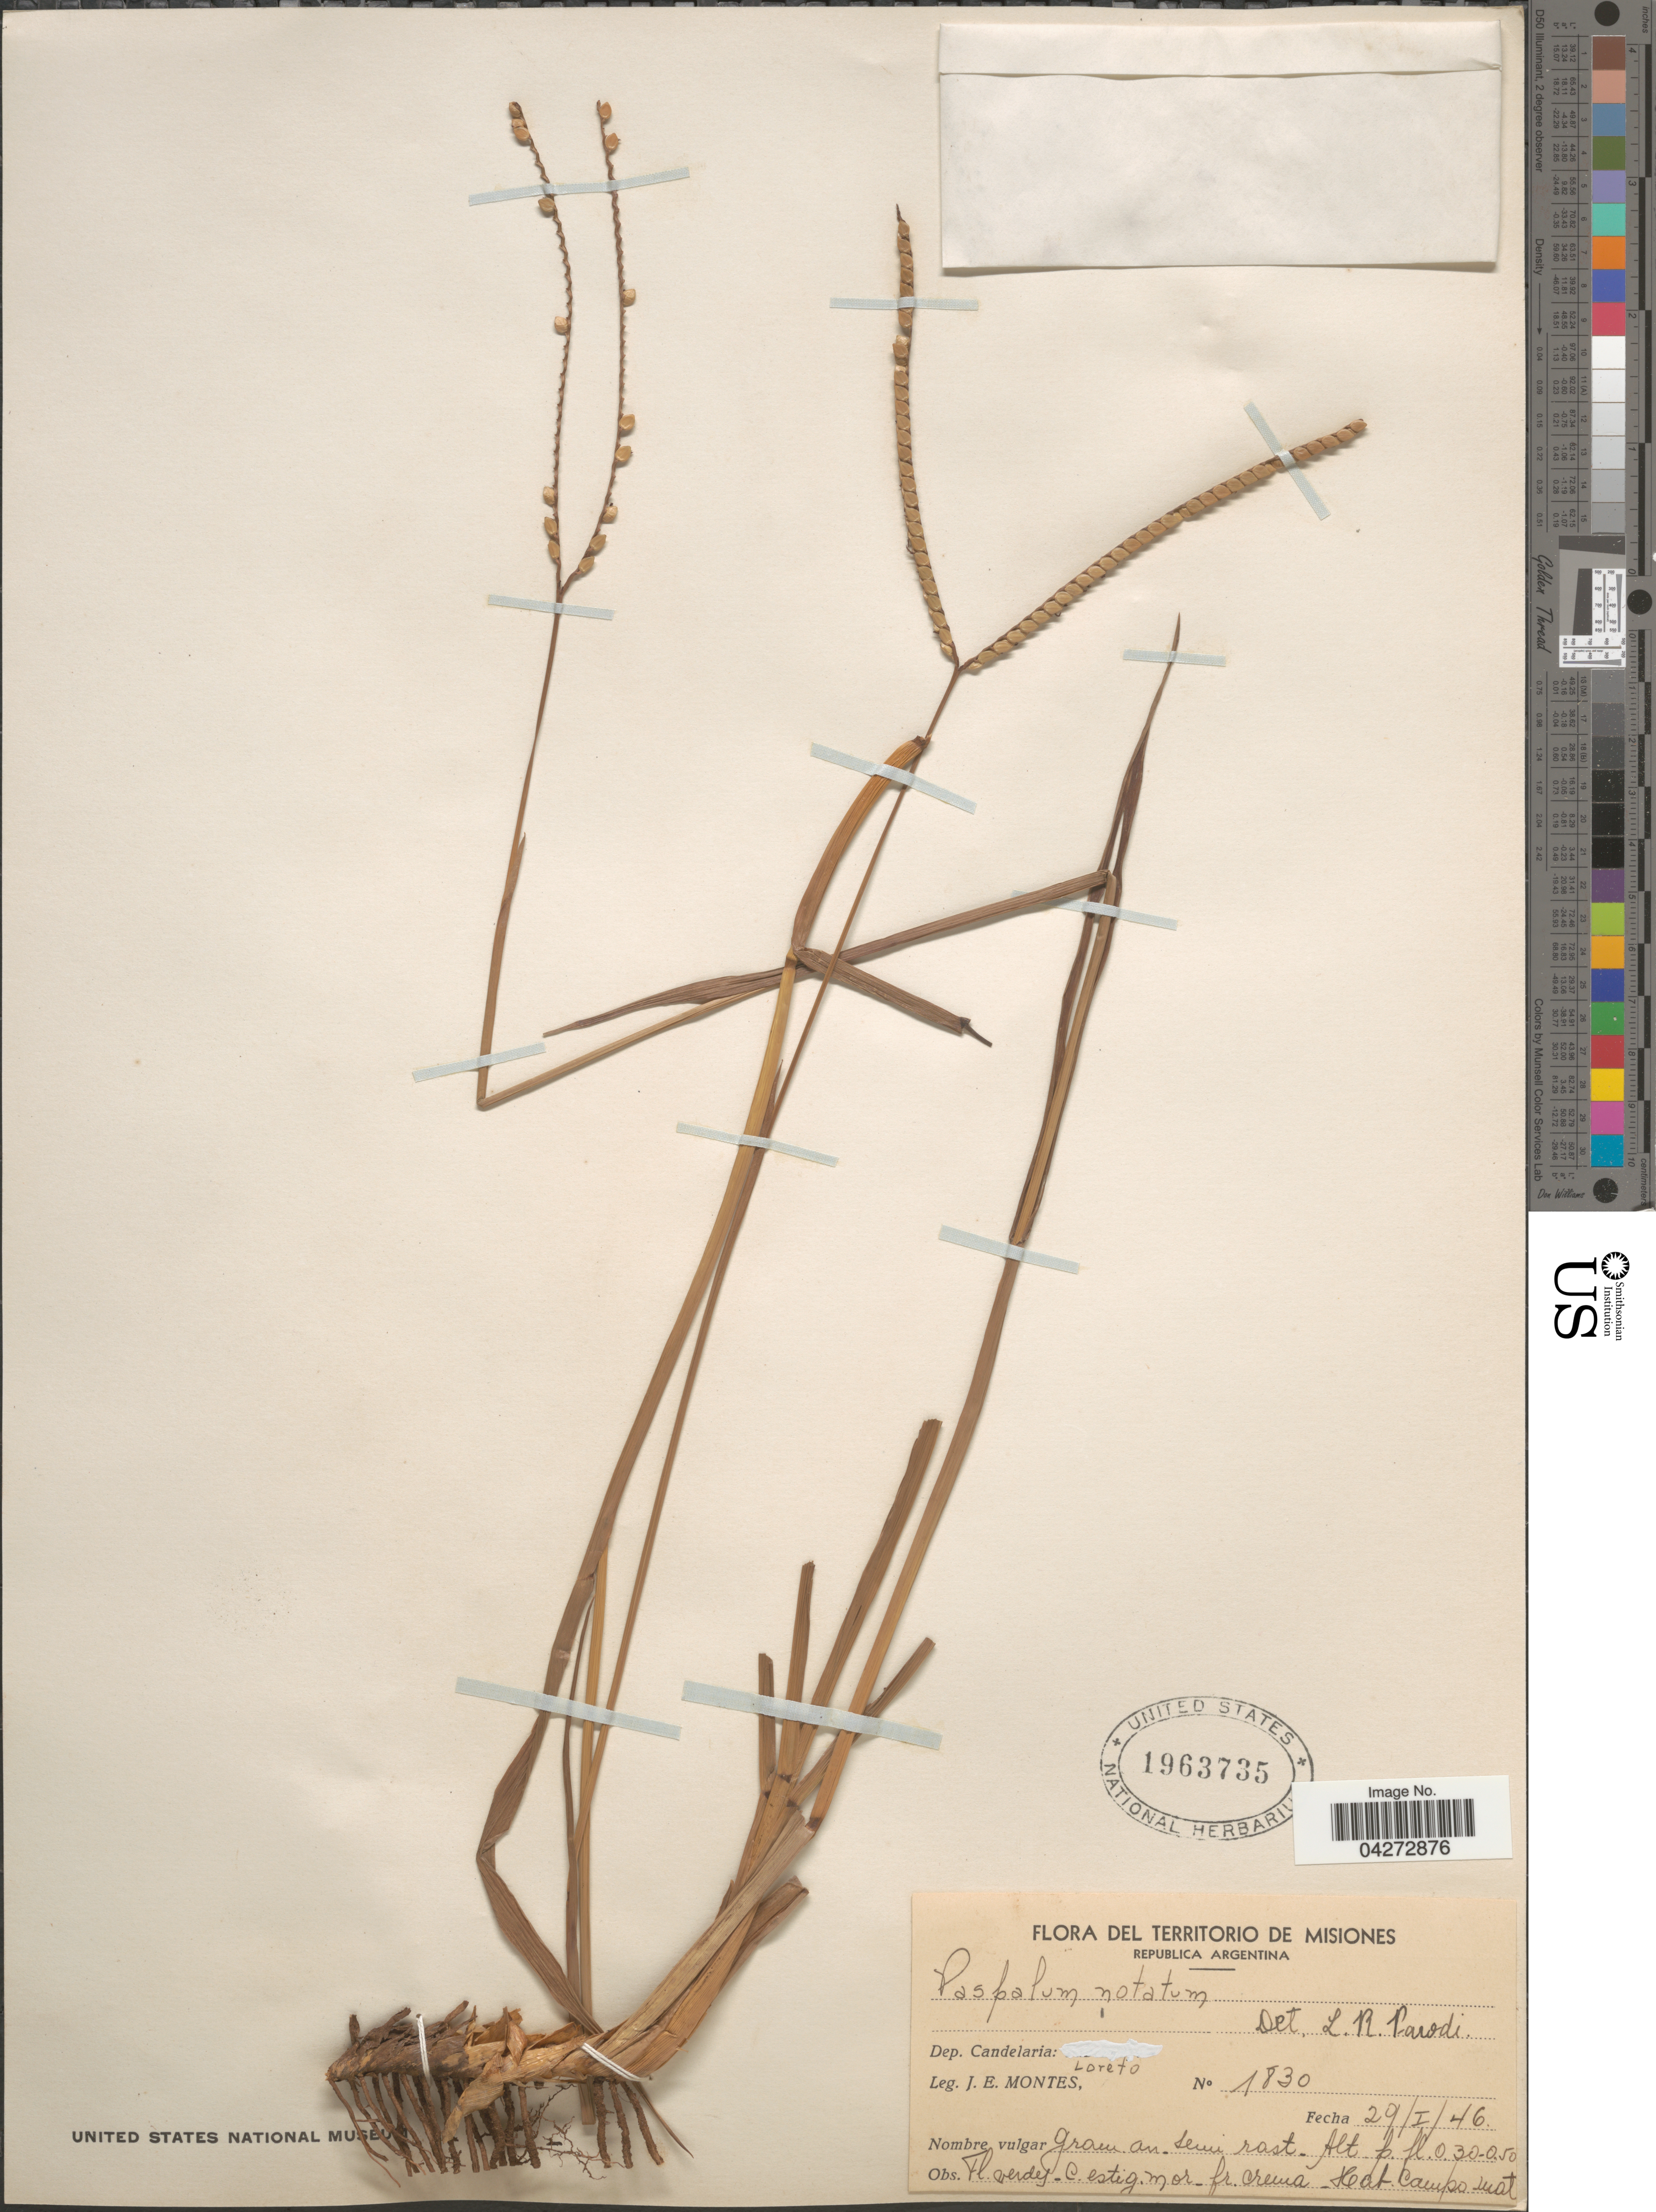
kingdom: Plantae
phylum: Tracheophyta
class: Liliopsida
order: Poales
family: Poaceae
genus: Paspalum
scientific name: Paspalum notatum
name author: Flüggé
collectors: J. E. Montes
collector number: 1830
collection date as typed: Transcribed d/m/y: 29/1/46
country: Argentina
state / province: Misiones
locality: Territorio de Misiones. Republica Argentina. Dep. Candelaria: Loreto.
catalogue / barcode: US 1963735